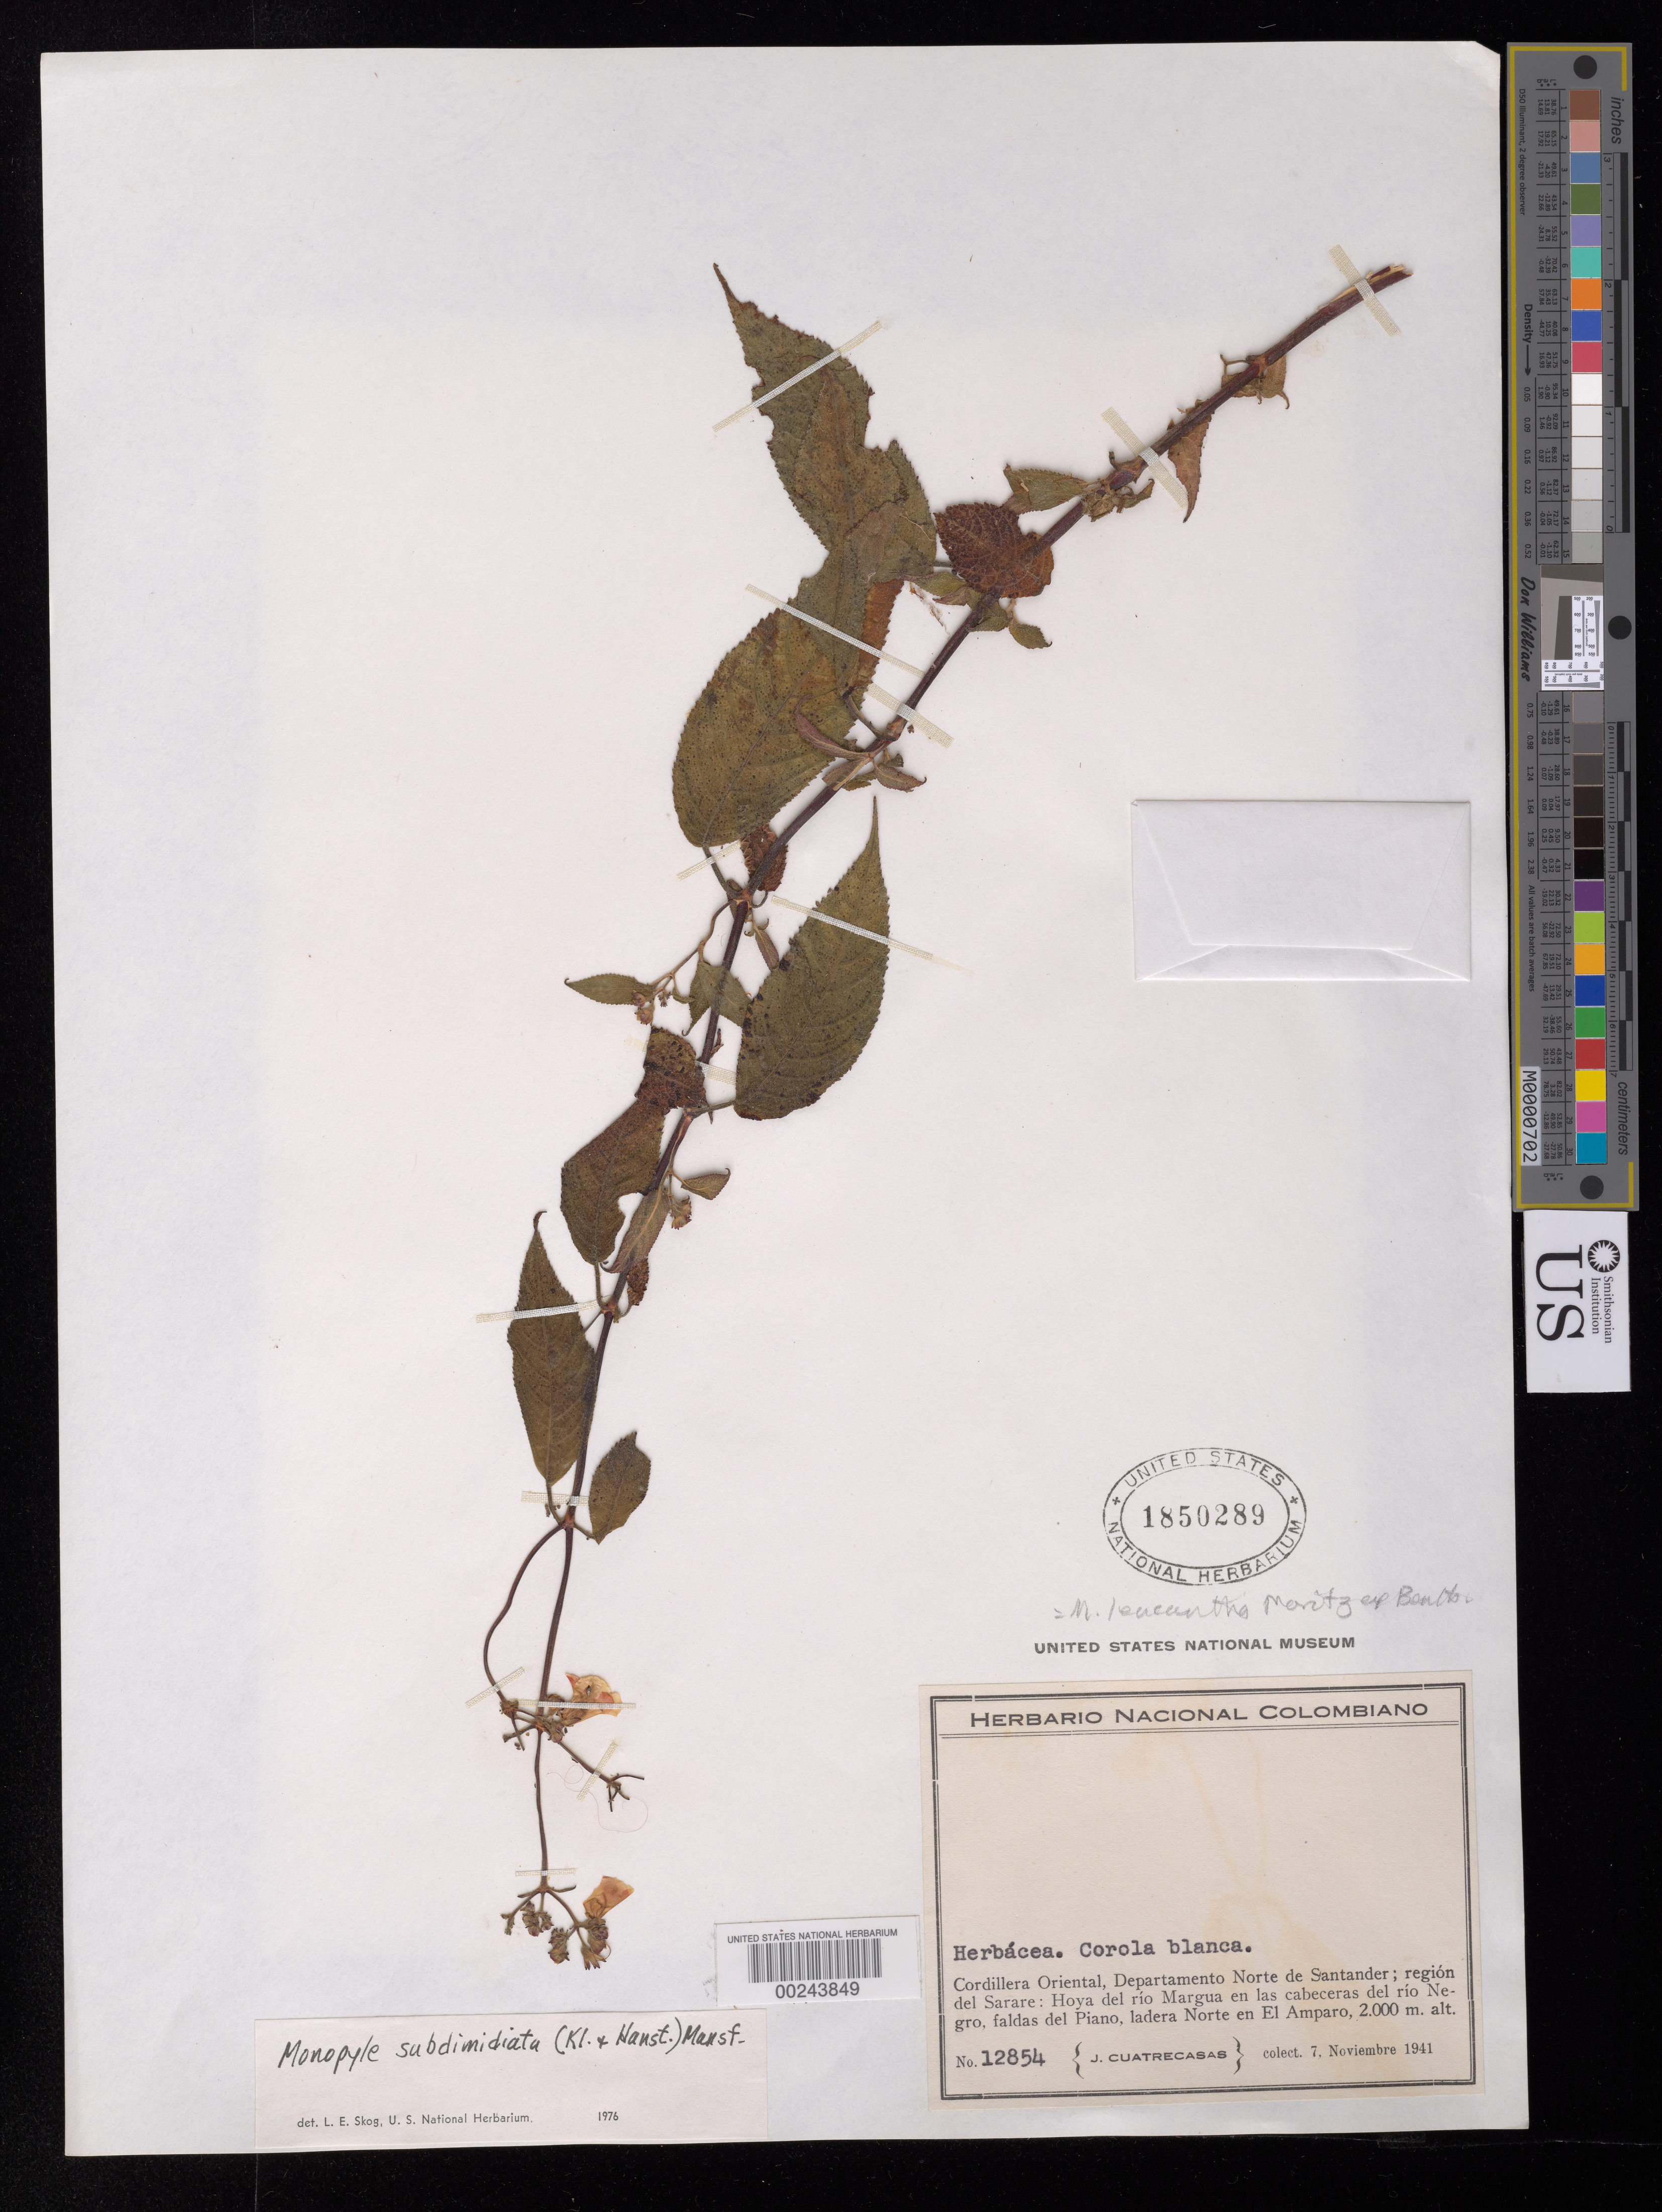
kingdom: Plantae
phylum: Tracheophyta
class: Magnoliopsida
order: Lamiales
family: Gesneriaceae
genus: Monopyle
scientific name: Monopyle subdimidiata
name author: (Klotzsch & Hanst.) Mansf.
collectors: J. Cuatrecasas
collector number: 12854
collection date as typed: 07 Nov 1941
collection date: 1941-11-07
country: Colombia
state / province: Norte de Santander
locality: Region of Sarare, valley of Rio Margua in city of Rio Negro, slopes of Piano, north slope of El Amparo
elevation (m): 2000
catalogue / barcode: US 1850289